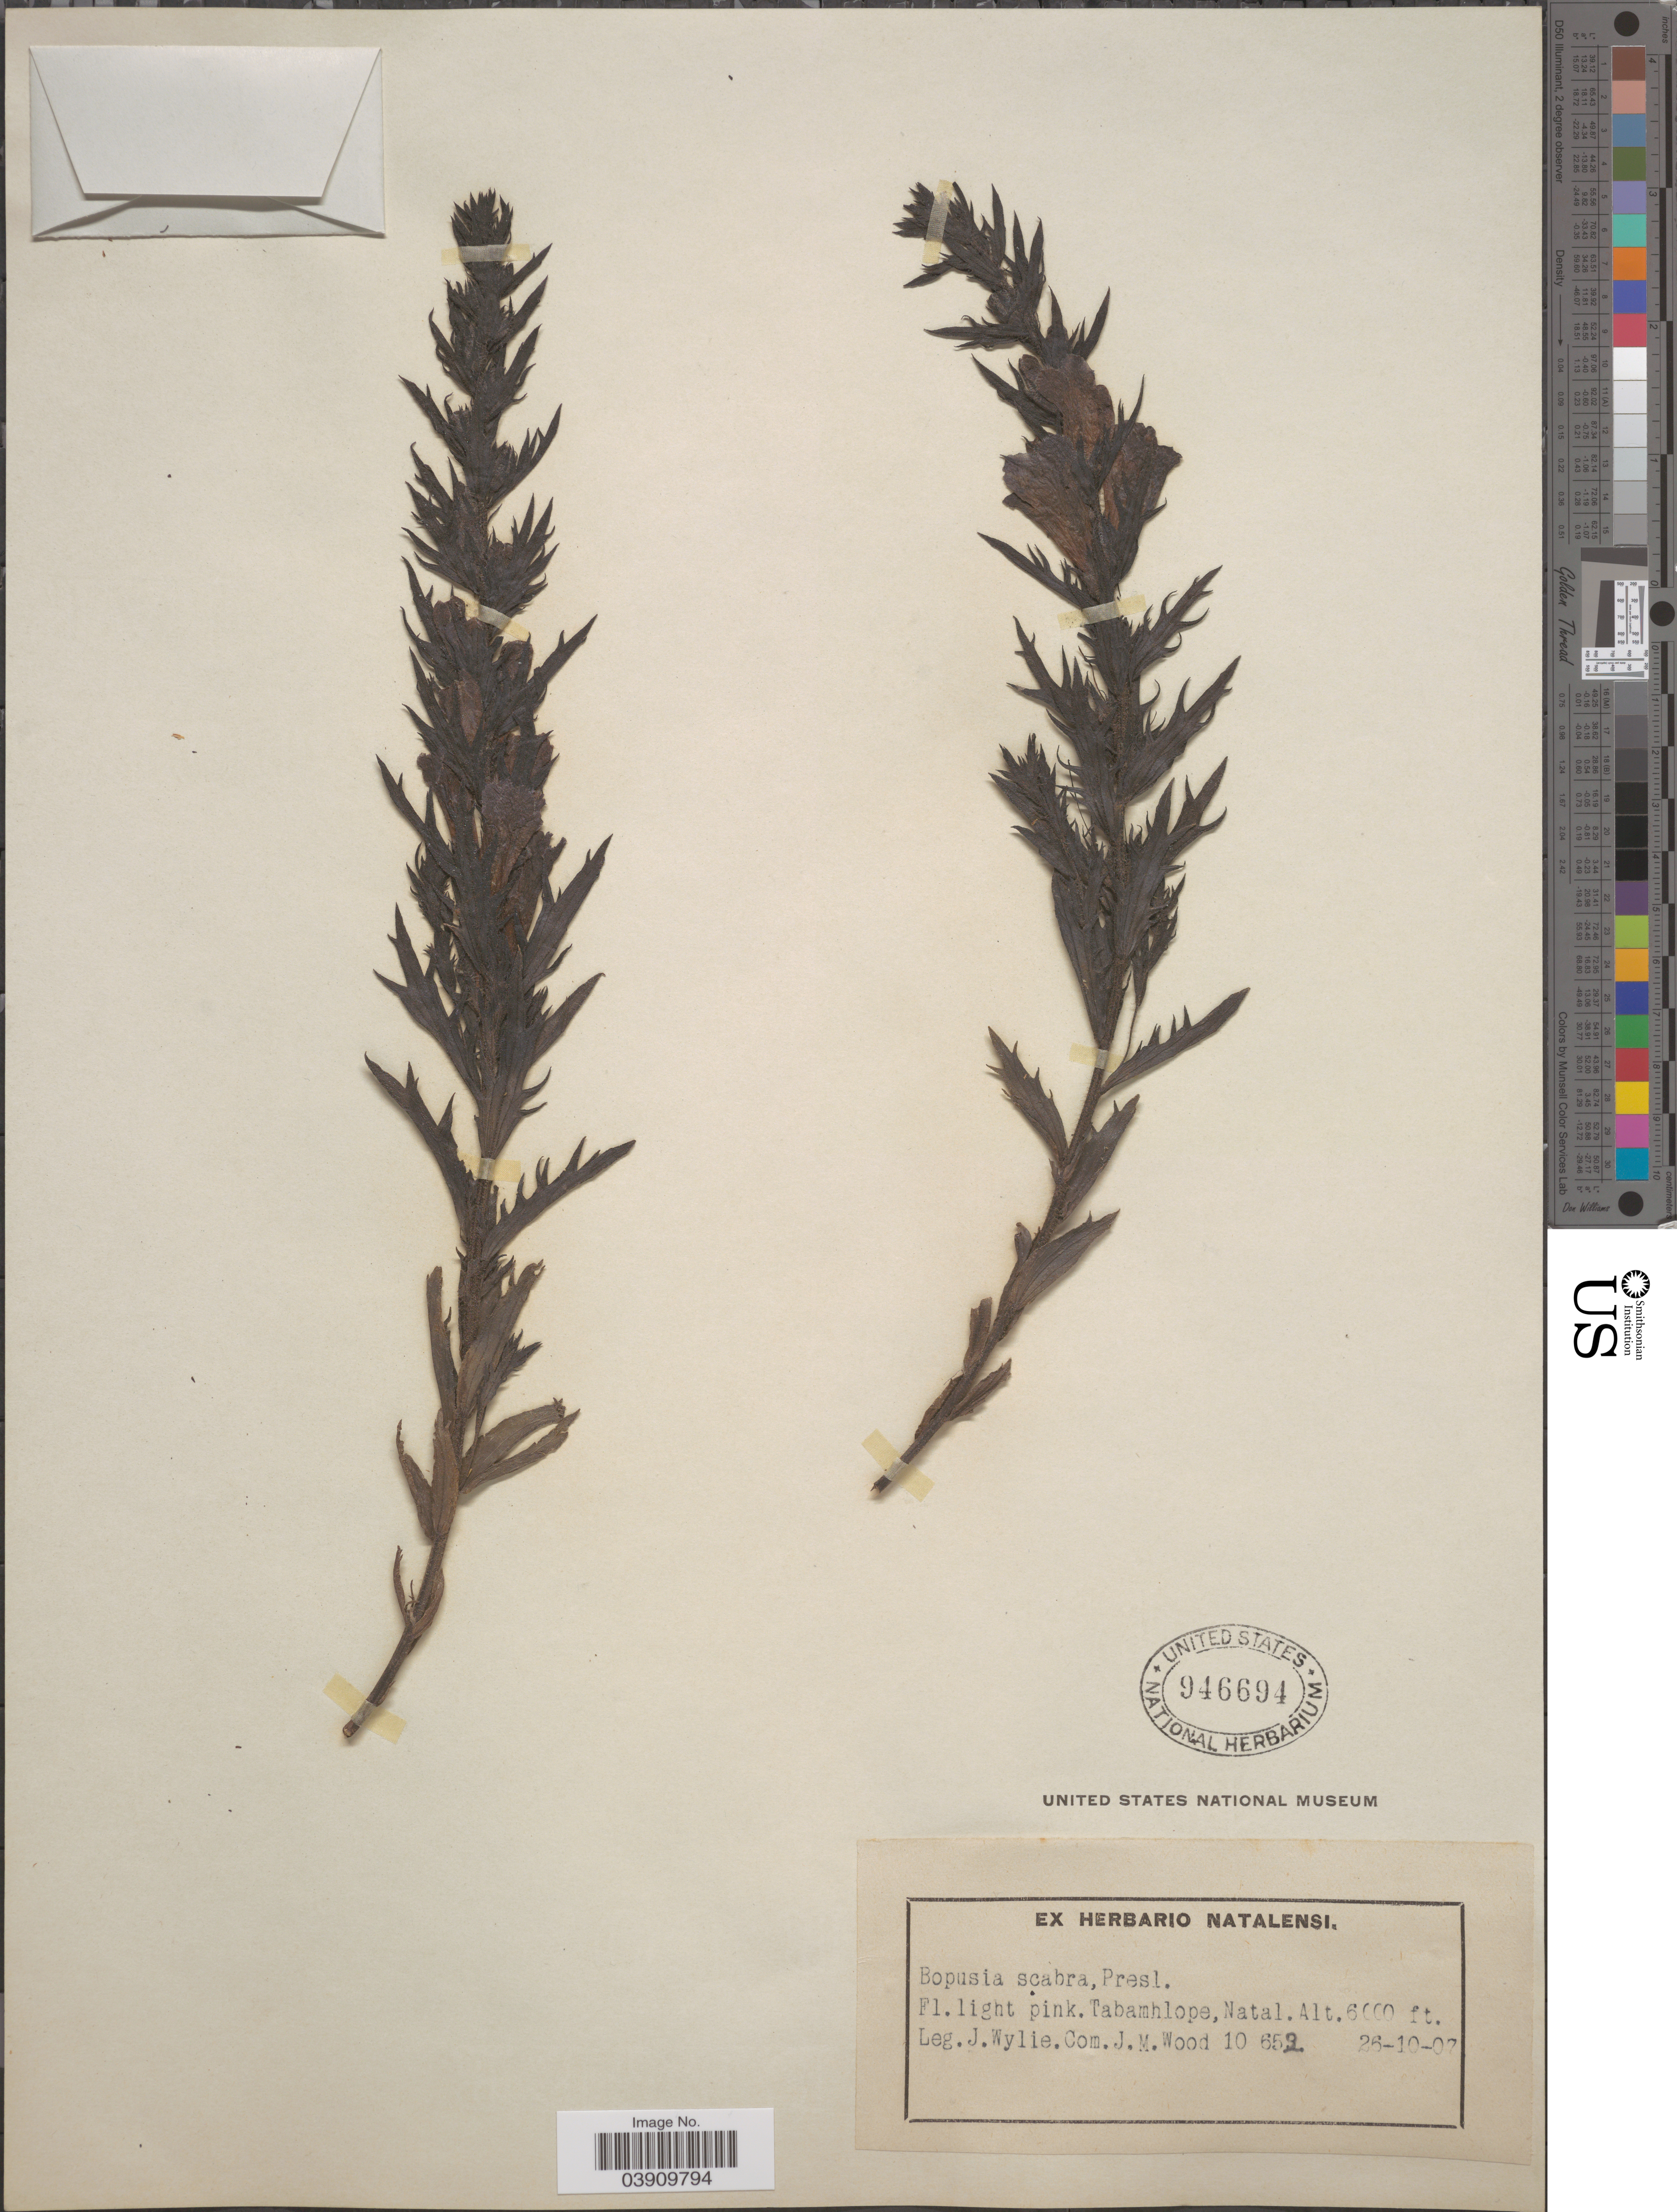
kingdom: Plantae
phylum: Tracheophyta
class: Magnoliopsida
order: Lamiales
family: Orobanchaceae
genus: Graderia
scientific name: Graderia scabra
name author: Benth.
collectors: J. Wylie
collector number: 10652?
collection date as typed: Transcribed d/m/y: 26/10/7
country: South Africa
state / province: KwaZulu-Natal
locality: Tabamhlope.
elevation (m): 1829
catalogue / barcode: US 946694